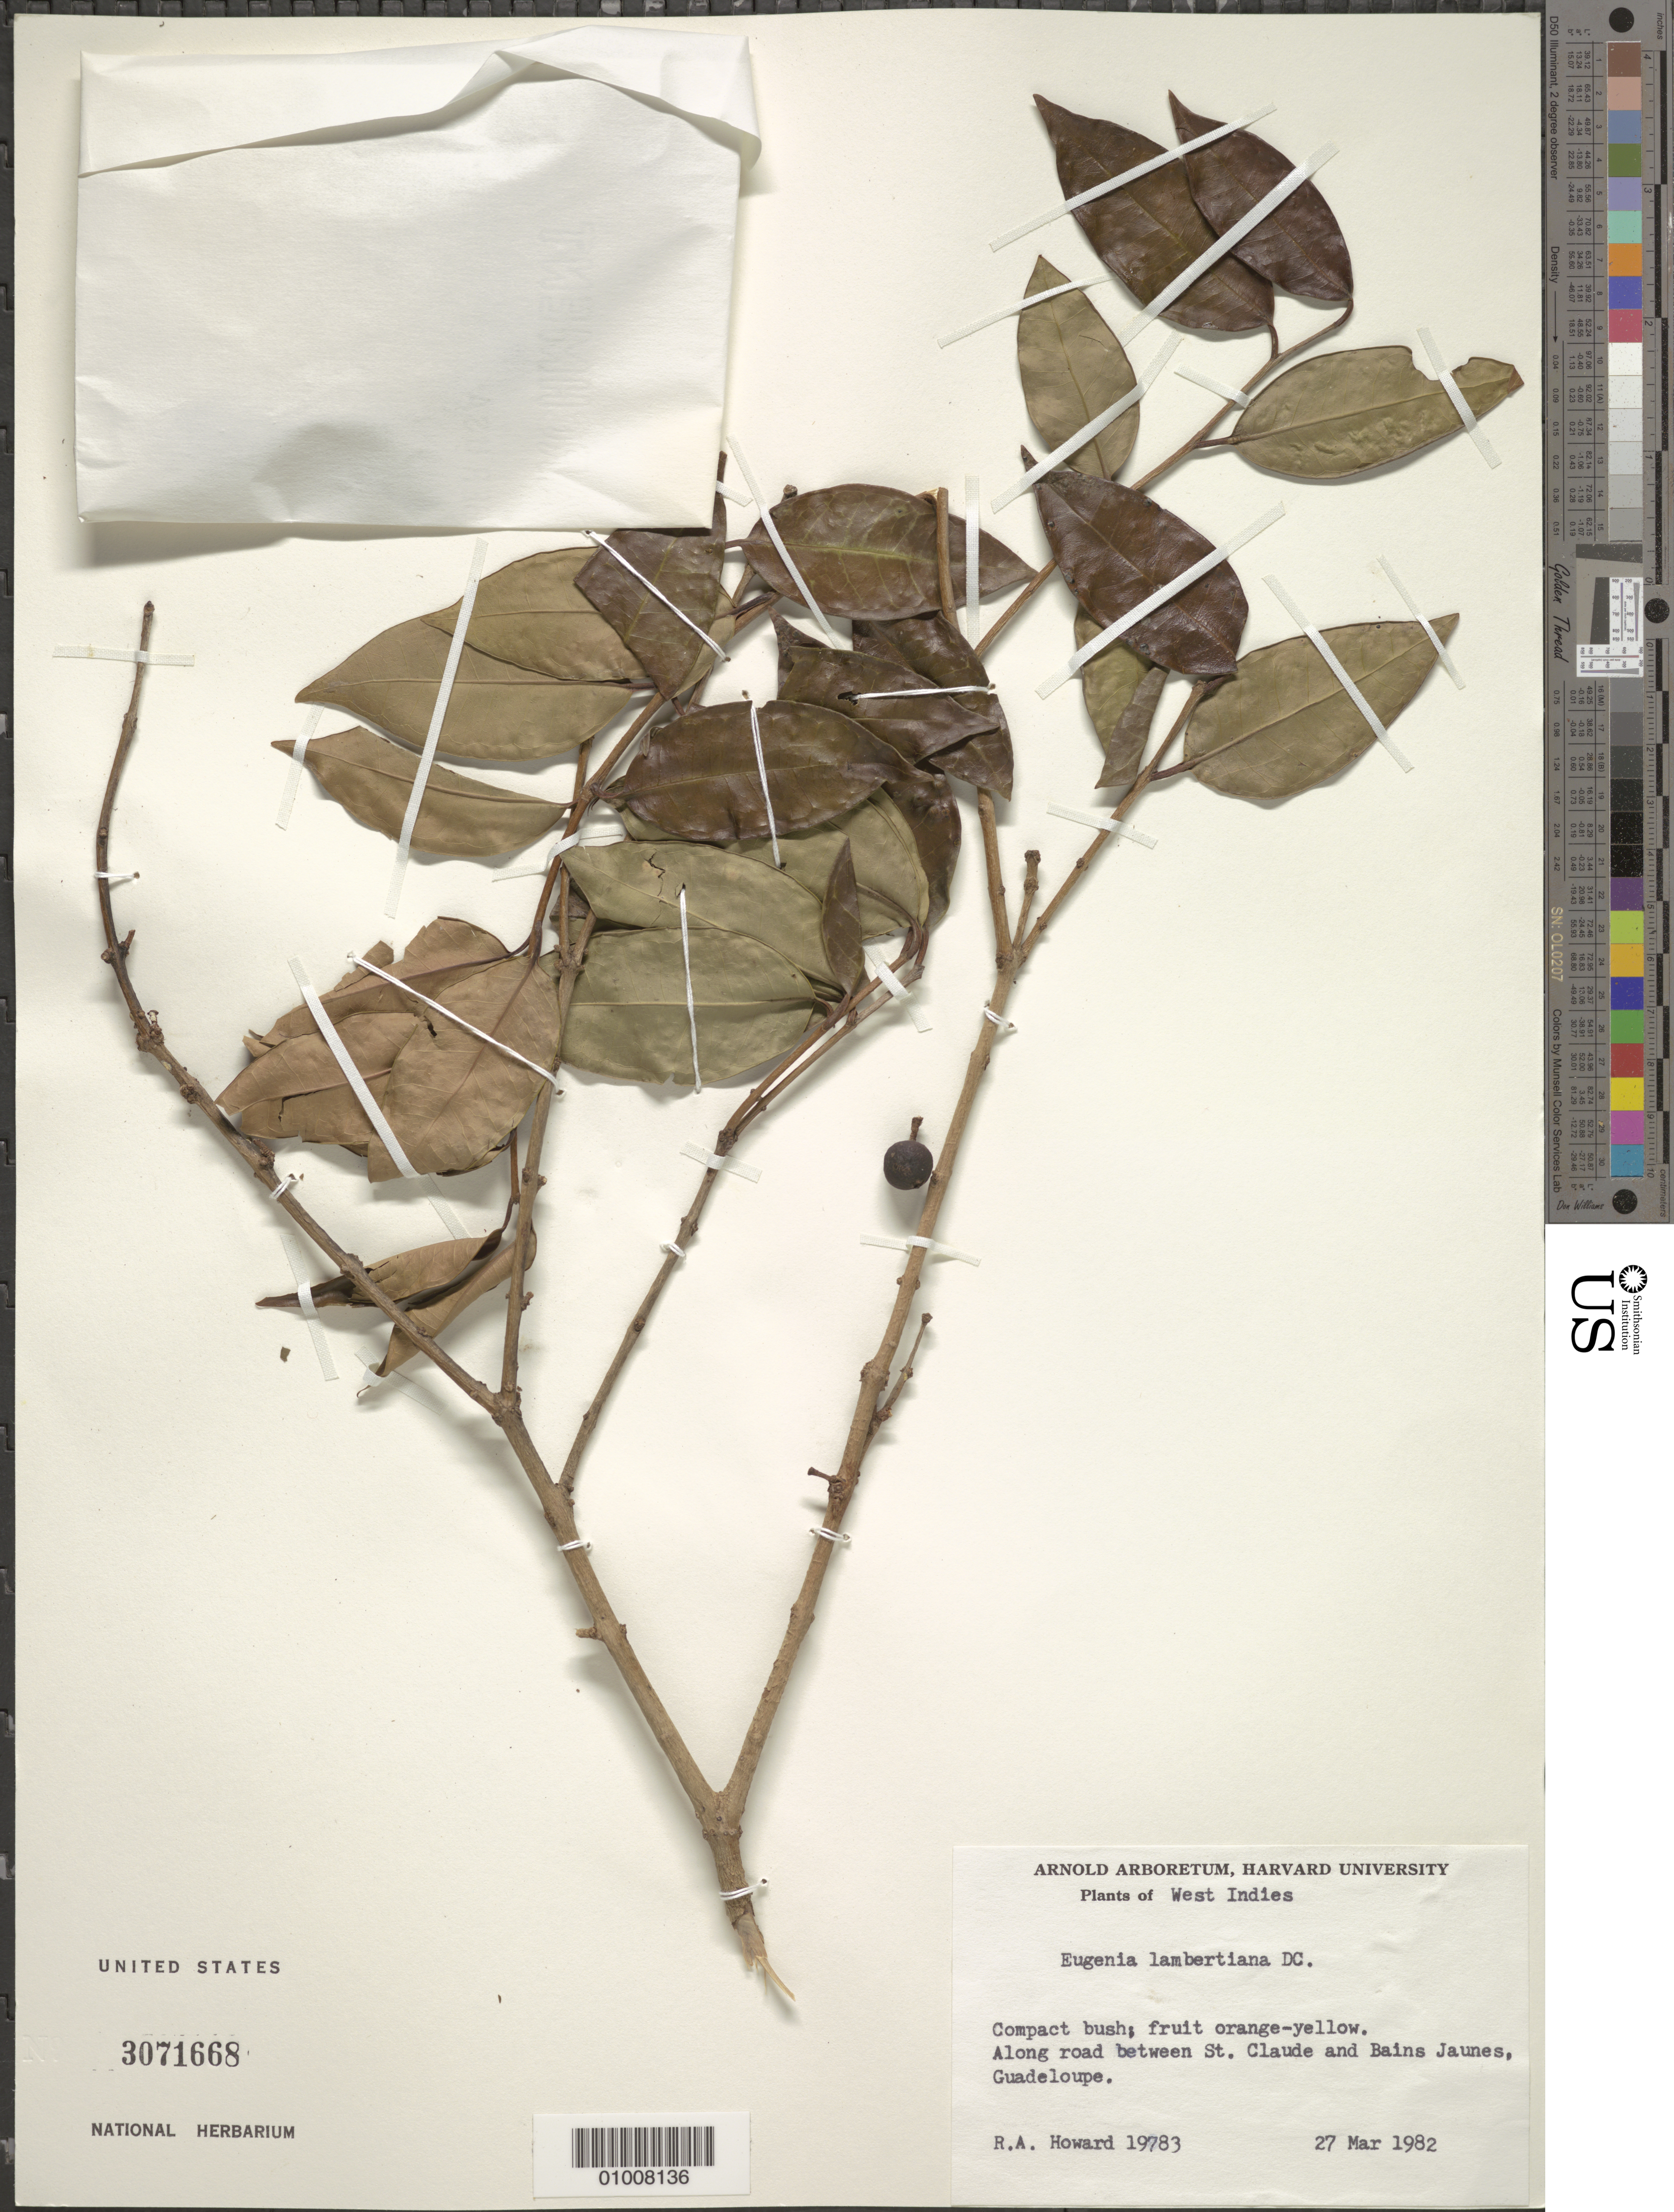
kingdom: Plantae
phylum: Tracheophyta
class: Magnoliopsida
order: Myrtales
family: Myrtaceae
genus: Eugenia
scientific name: Eugenia lambertiana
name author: DC.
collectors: R. A. Howard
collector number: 19783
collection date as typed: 27 Mar 1982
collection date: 1982-03-27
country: Guadeloupe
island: Basse Terre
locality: Along road between St. Claude and Bains Jaunes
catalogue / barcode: US 3071668